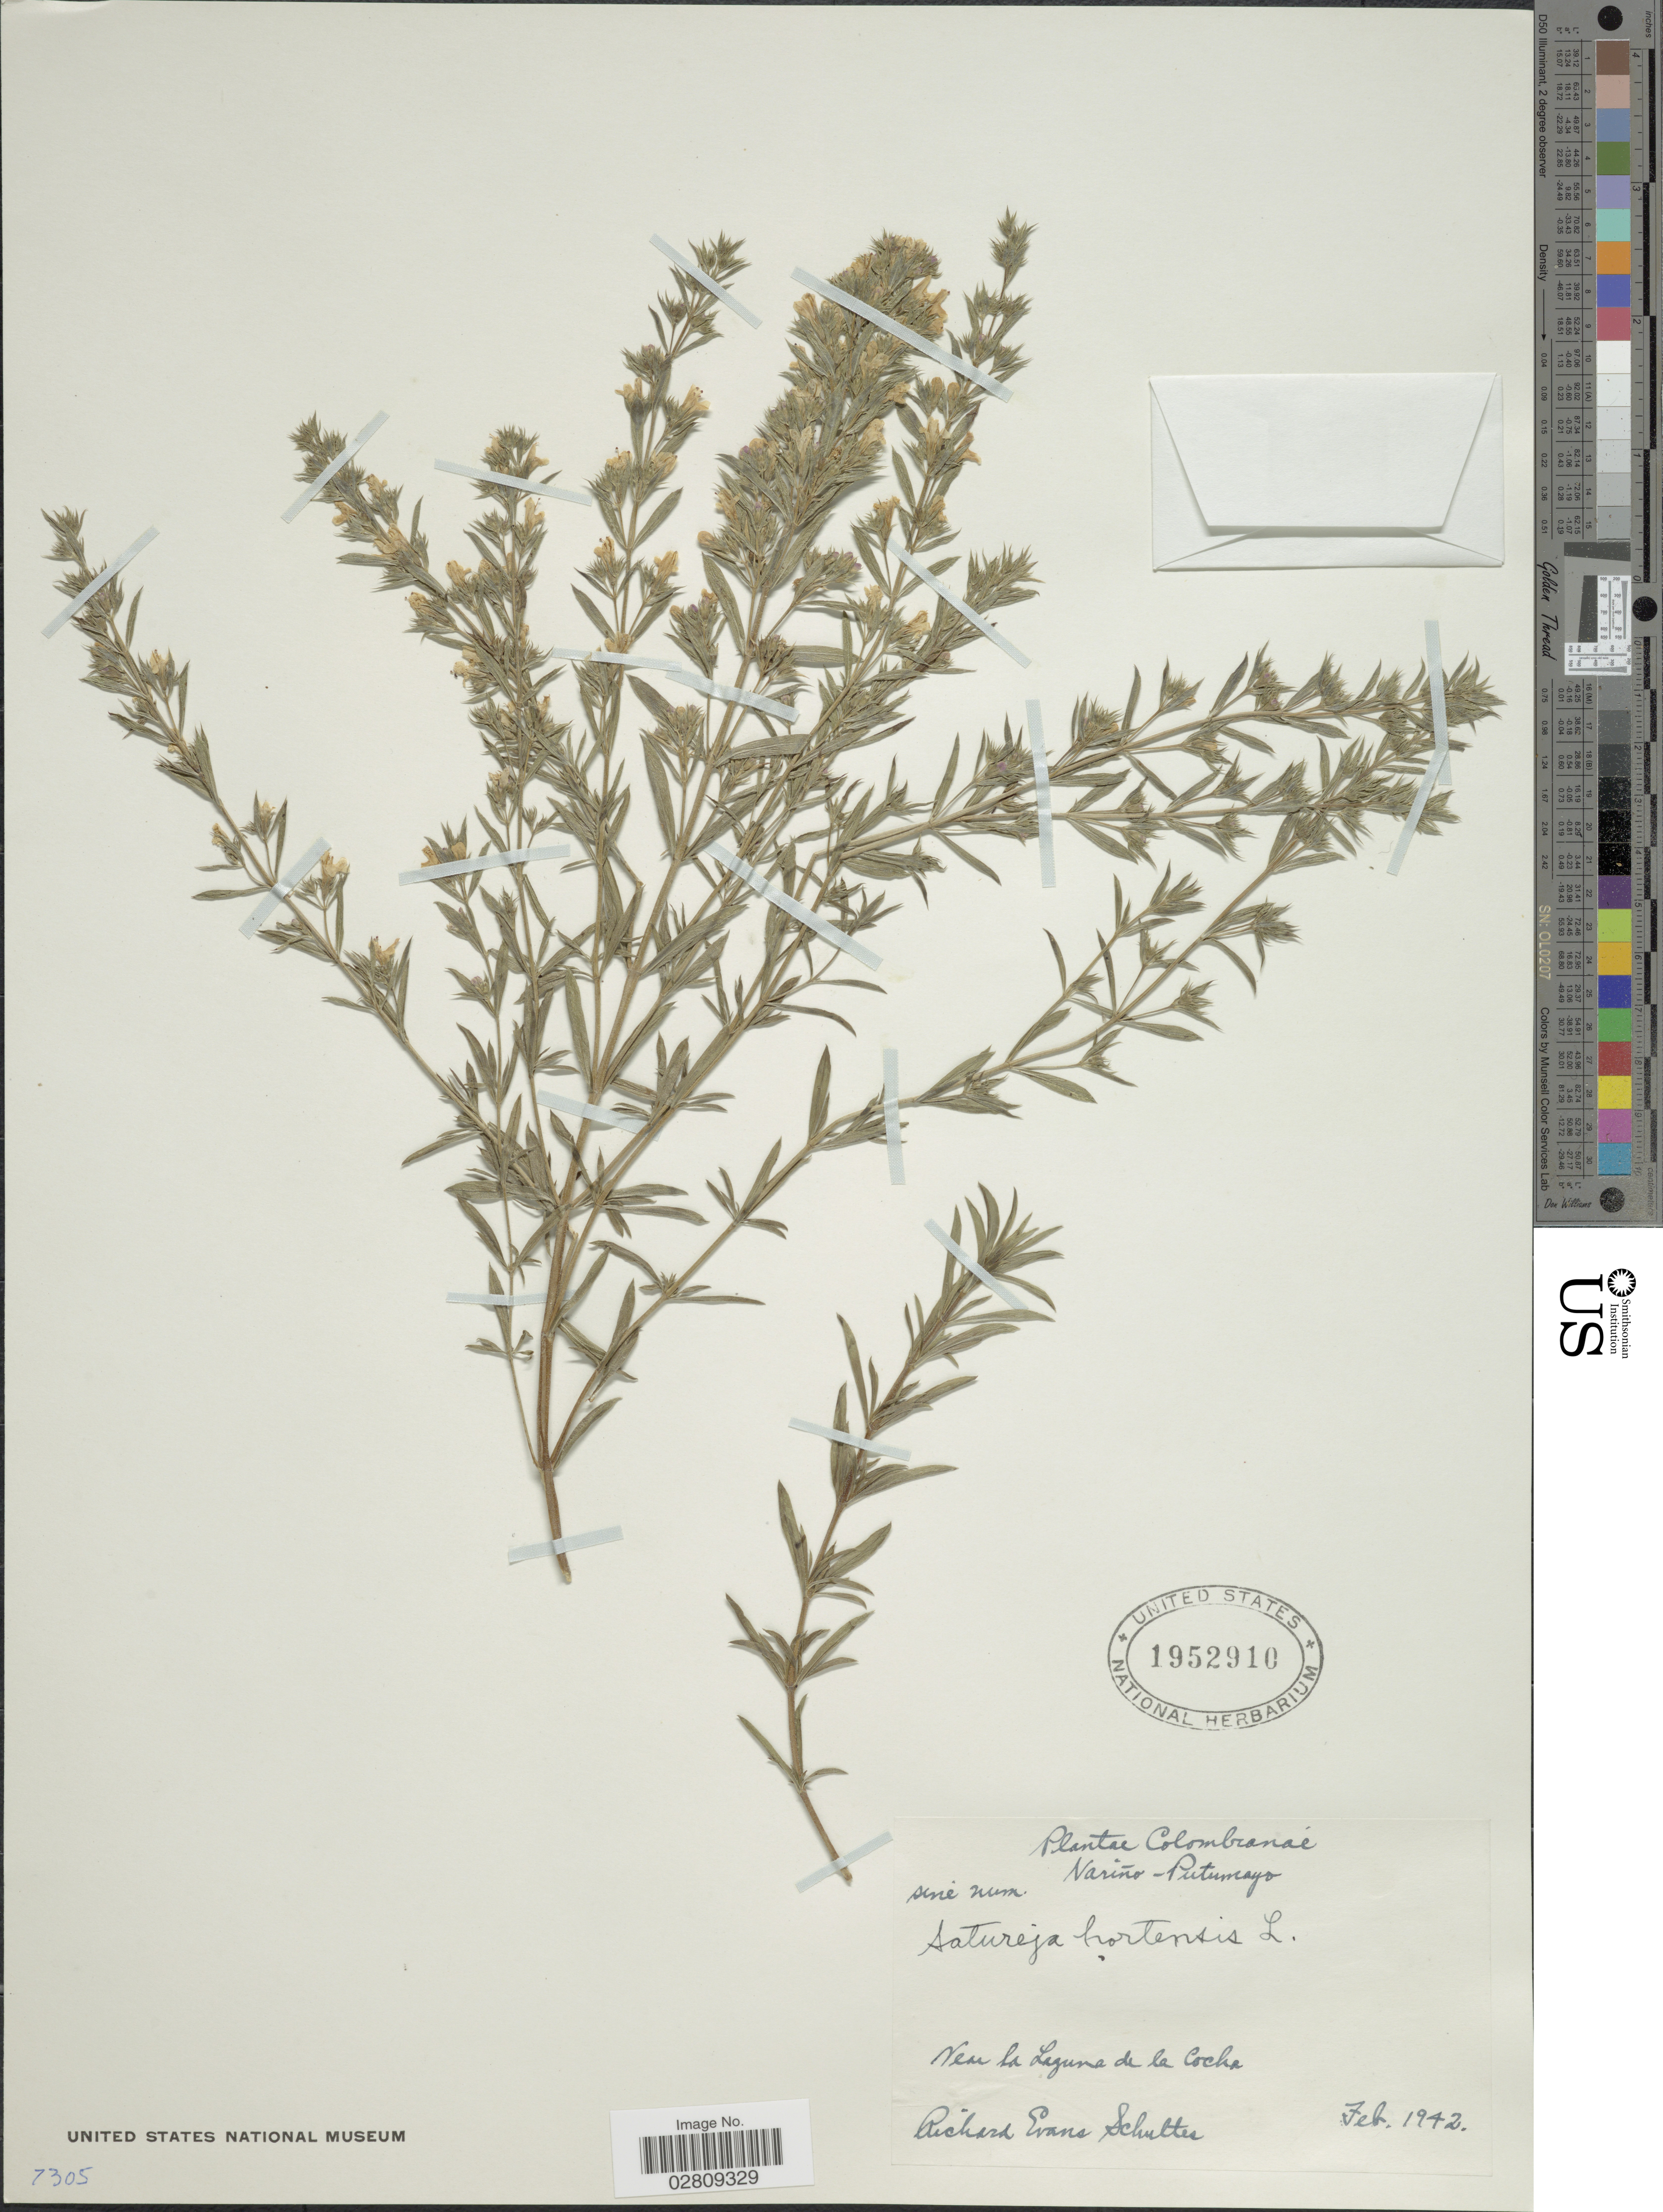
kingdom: Plantae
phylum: Tracheophyta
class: Magnoliopsida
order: Lamiales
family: Lamiaceae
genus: Satureja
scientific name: Satureja hortensis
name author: L.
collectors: R. E. Schultes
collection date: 1942-02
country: Colombia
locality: Nariño - Putumayo. Near la Laguna de la Coche.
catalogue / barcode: US 1952910